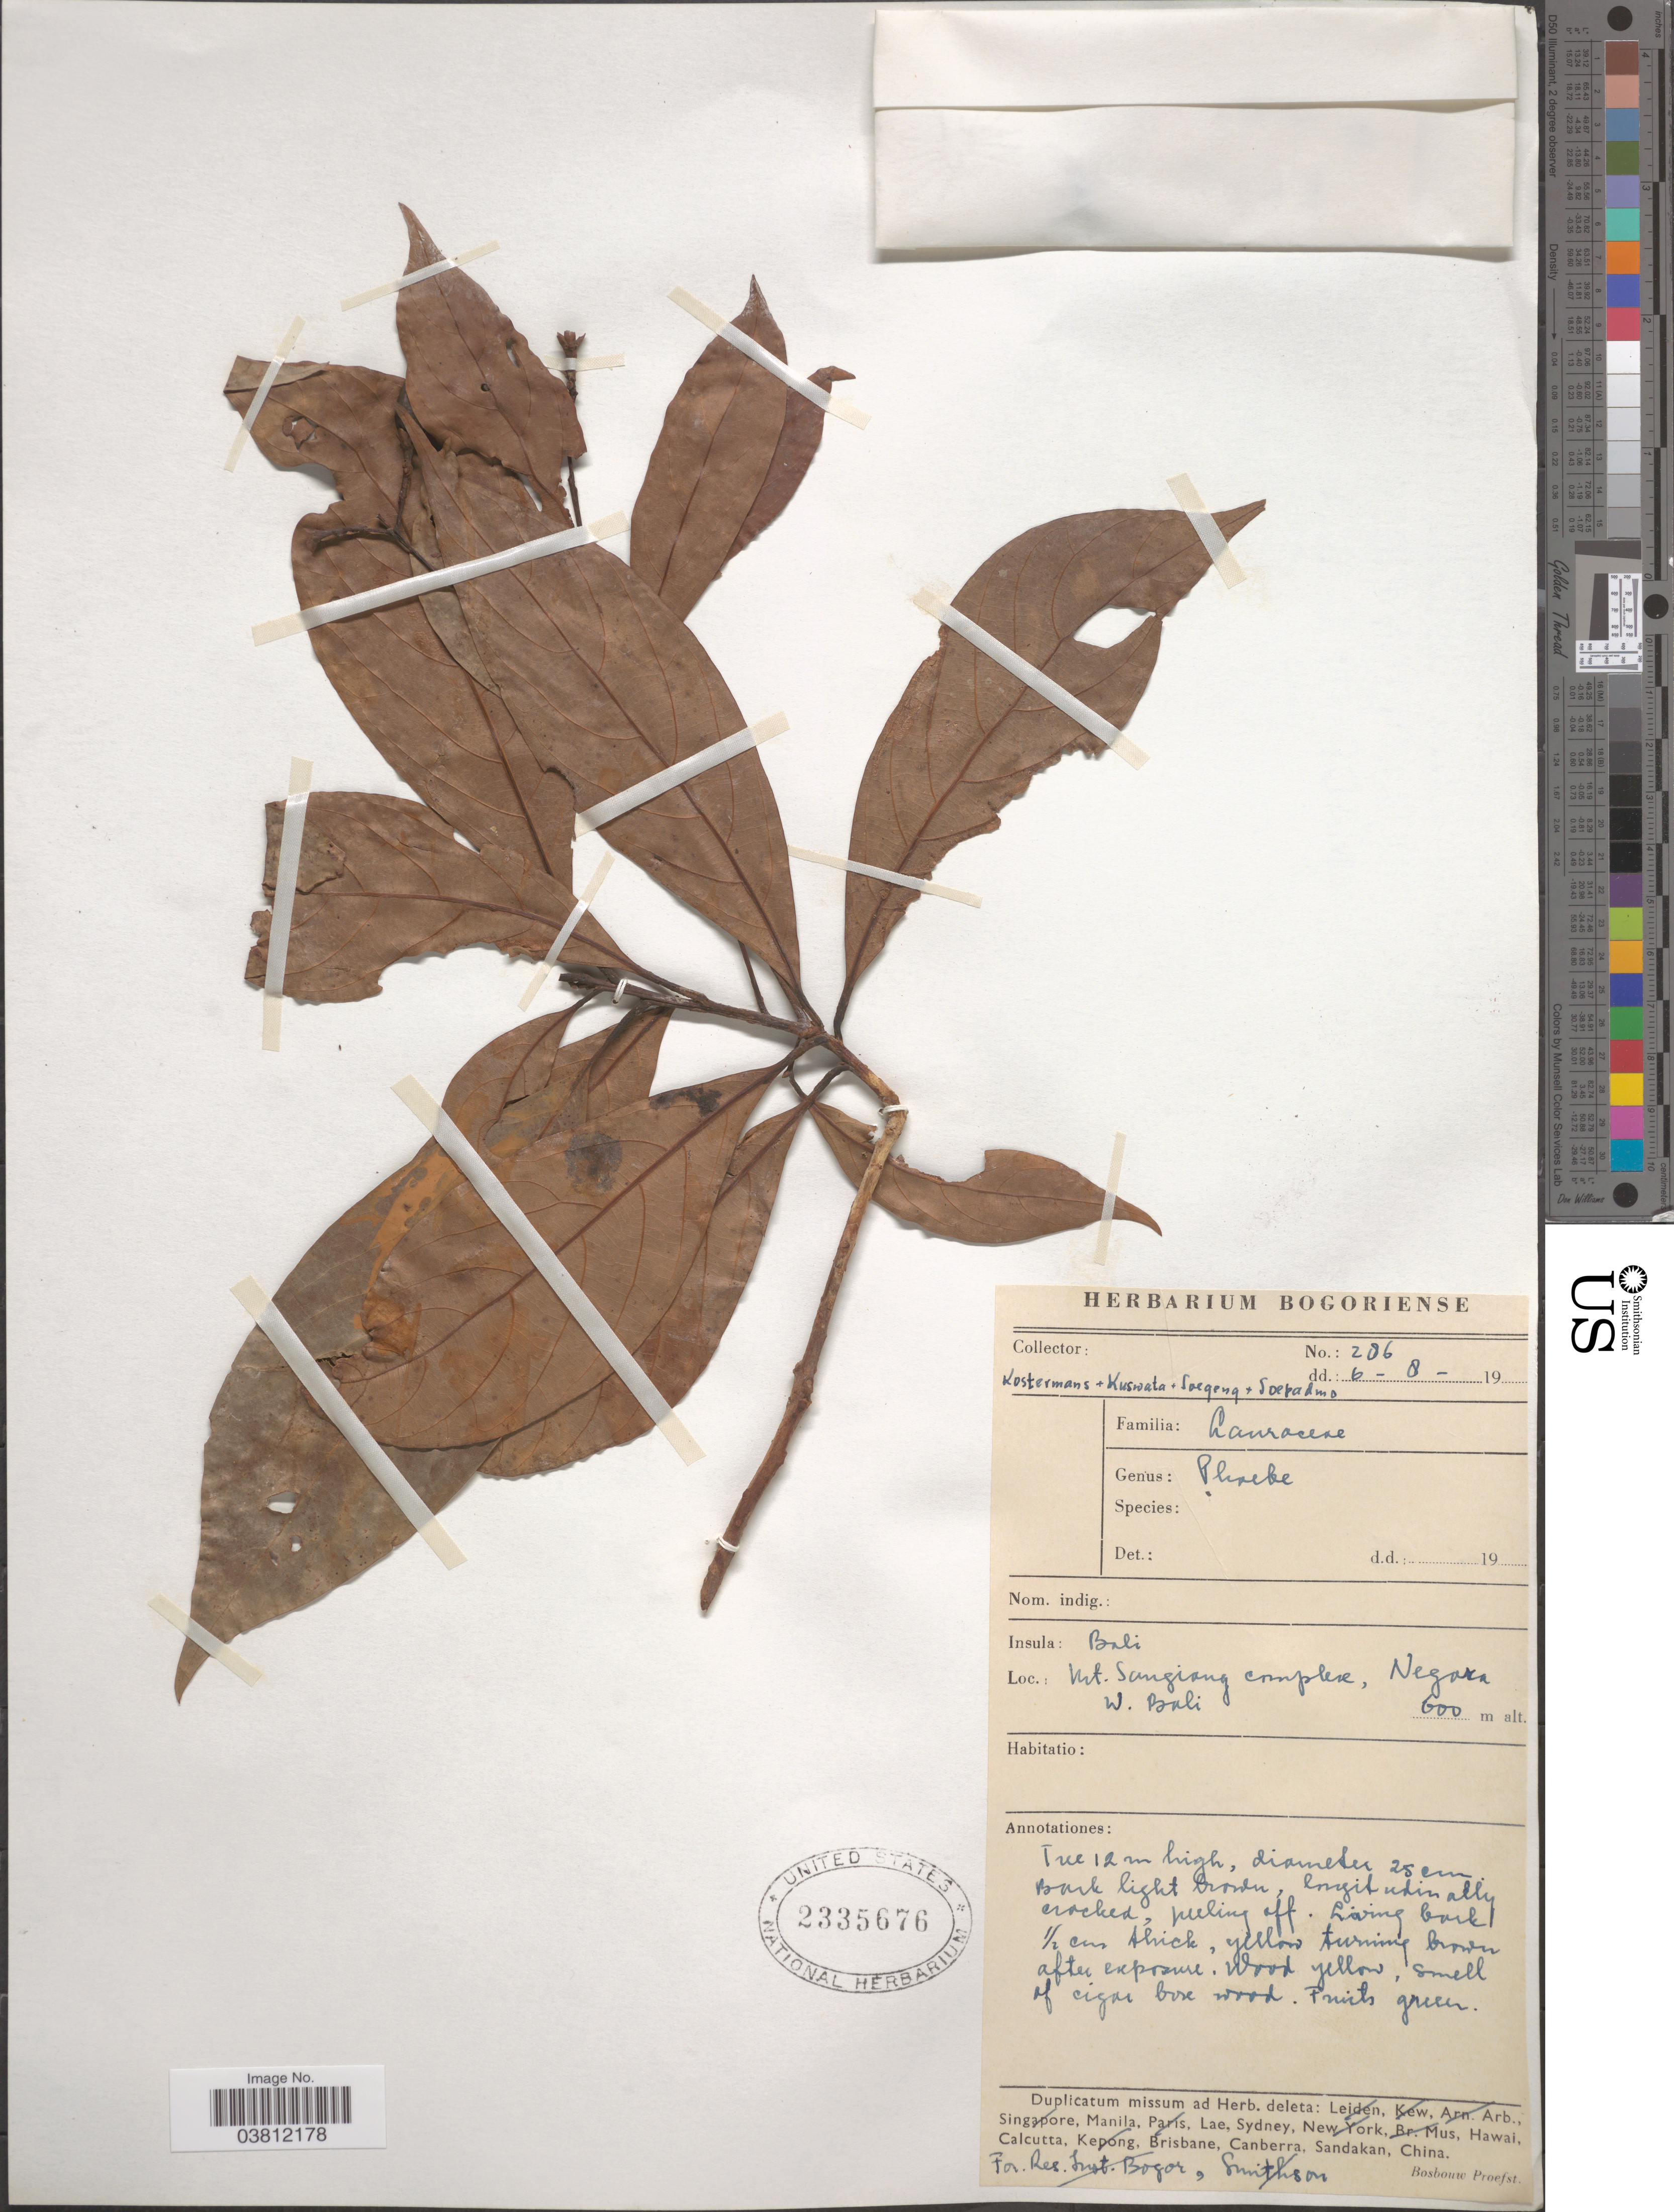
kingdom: Plantae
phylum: Tracheophyta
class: Magnoliopsida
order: Laurales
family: Lauraceae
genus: Phoebe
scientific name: Phoebe sp.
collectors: Kostermans, -. Kuswata, -. Soegeng & Soepadmo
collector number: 286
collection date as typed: Transcribed d/m/y: 6/8/19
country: Indonesia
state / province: Nusa Tenggara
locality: Insula: Bali. Mt. Sangiang complex, Negara W. Bali.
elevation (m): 600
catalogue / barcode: US 2335676